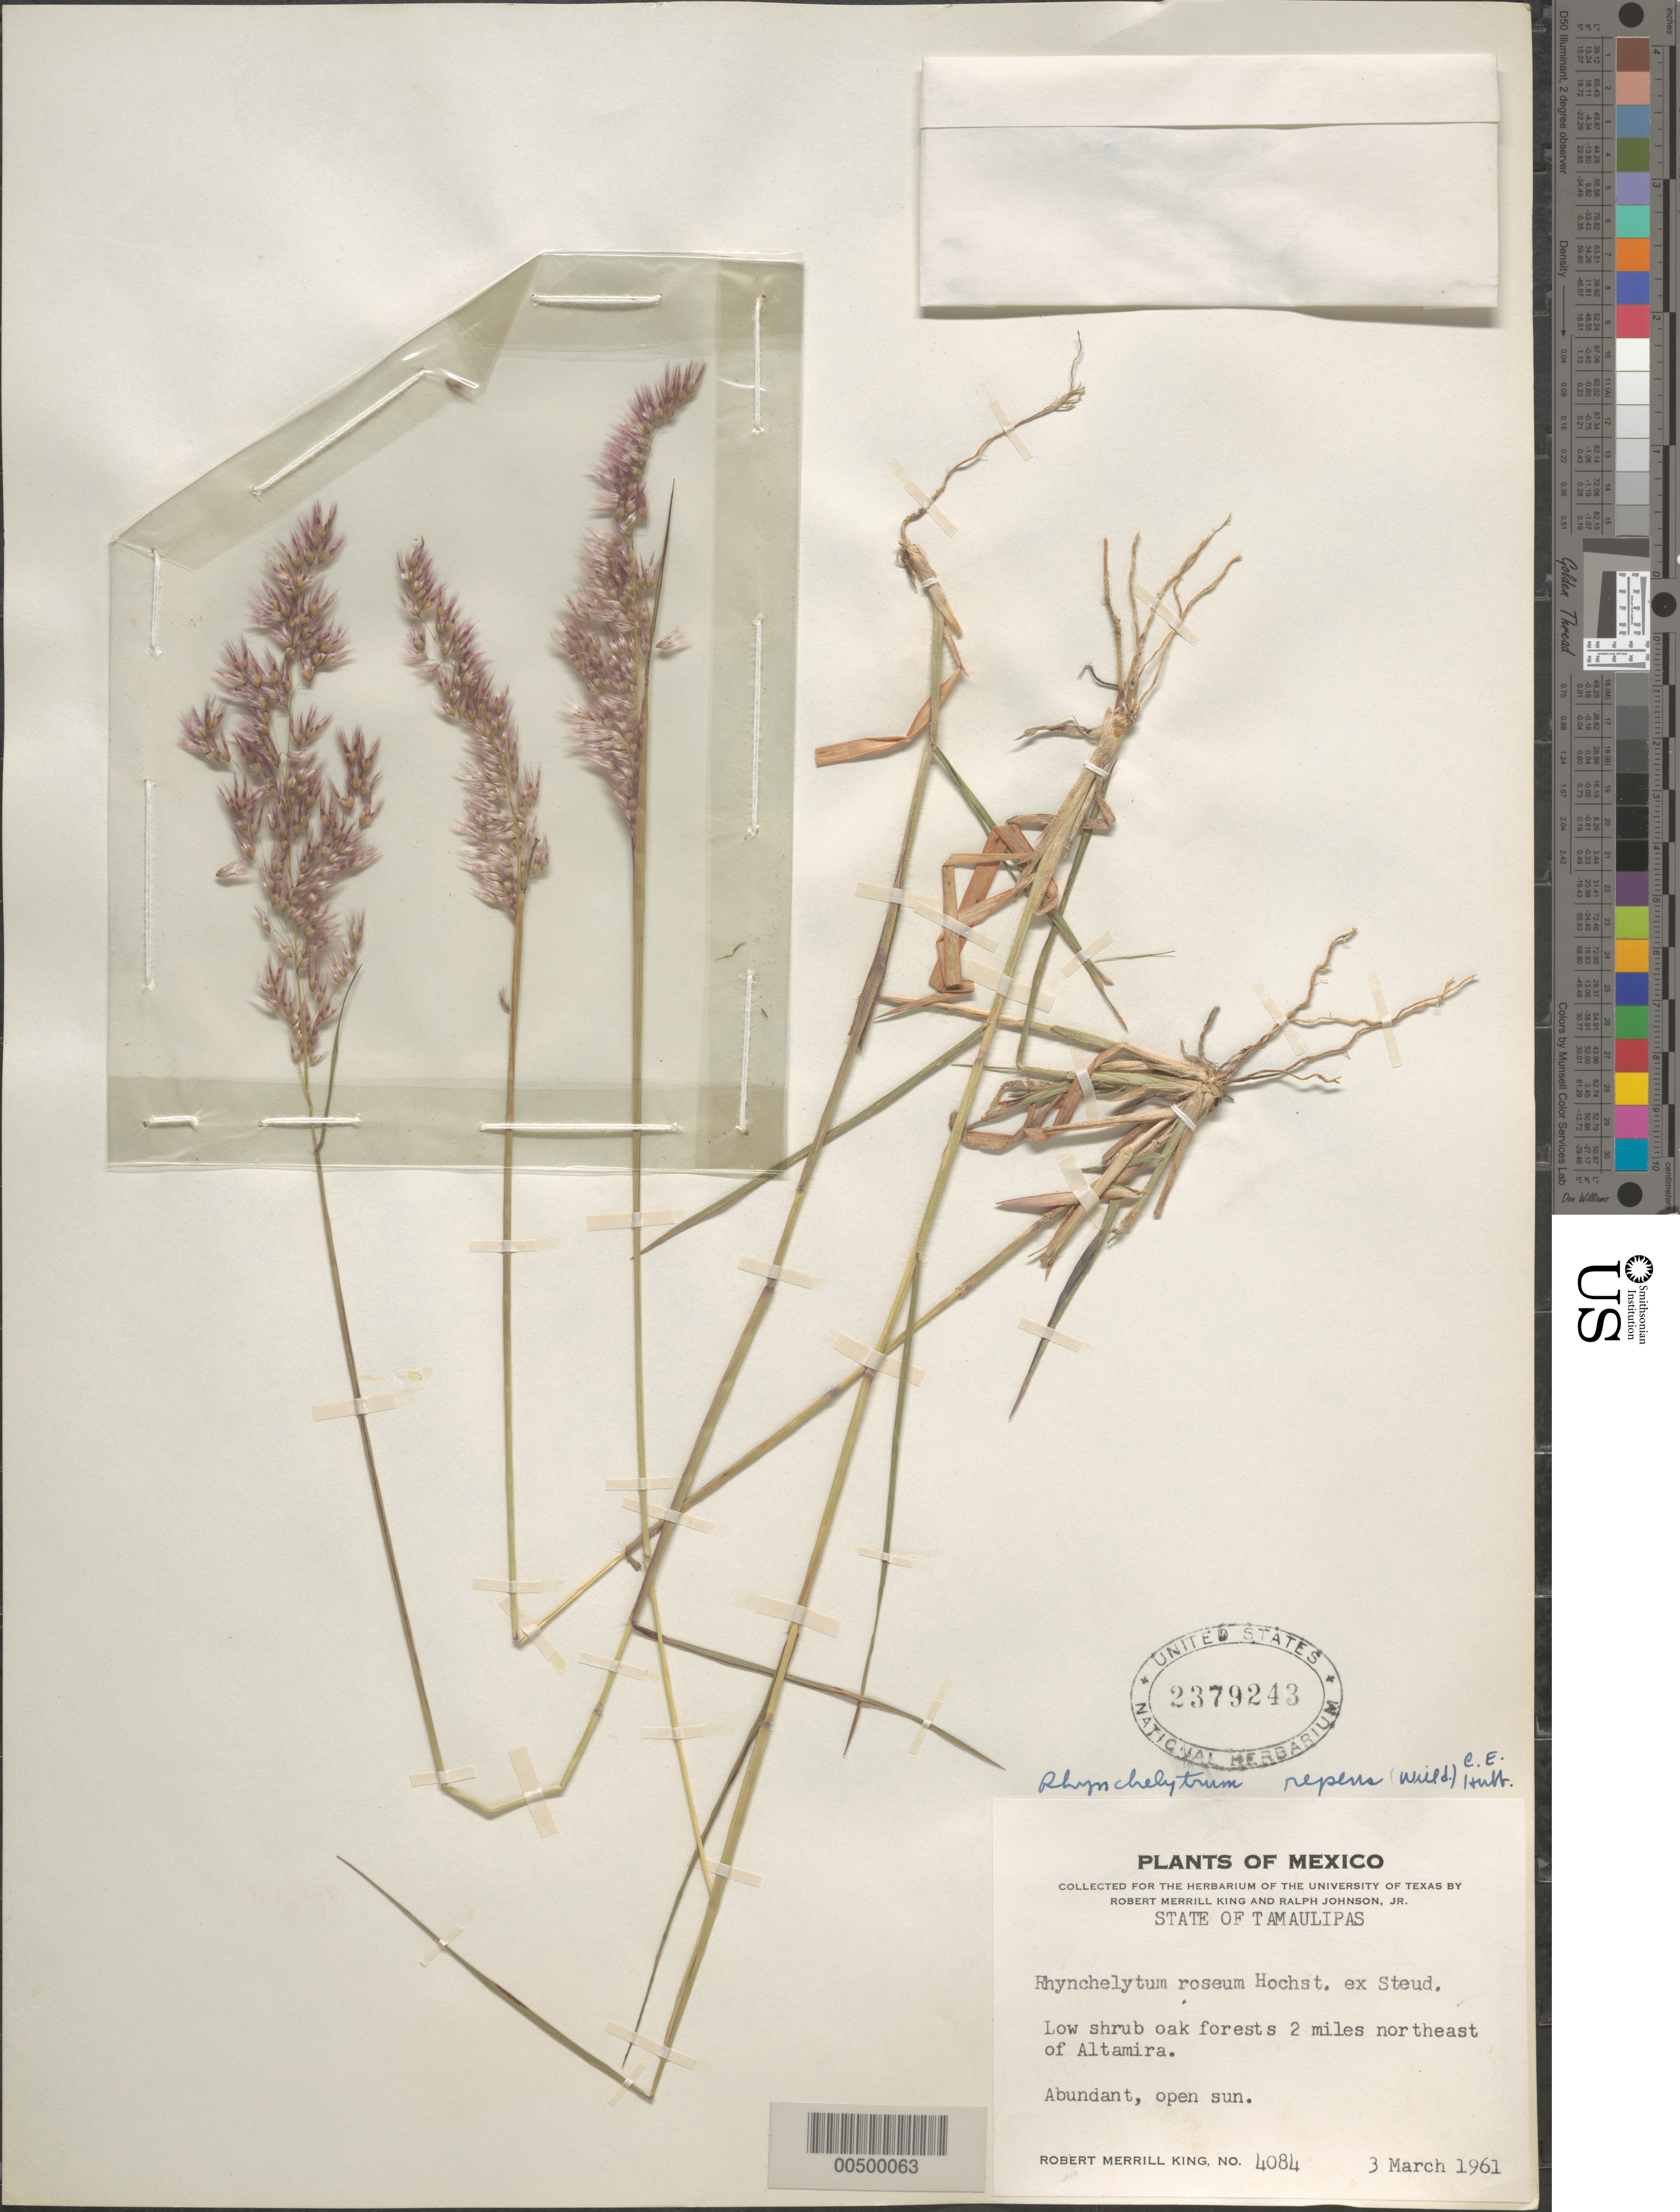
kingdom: Plantae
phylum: Tracheophyta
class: Liliopsida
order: Poales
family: Poaceae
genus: Rhynchelytrum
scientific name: Rhynchelytrum repens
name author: (Willd.) C.E. Hubb.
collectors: R. M. King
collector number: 4084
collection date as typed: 3 Mar 1961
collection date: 1961-03-03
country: Mexico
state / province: Tamaulipas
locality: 2 mi NE of Altamira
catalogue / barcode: US 2379243